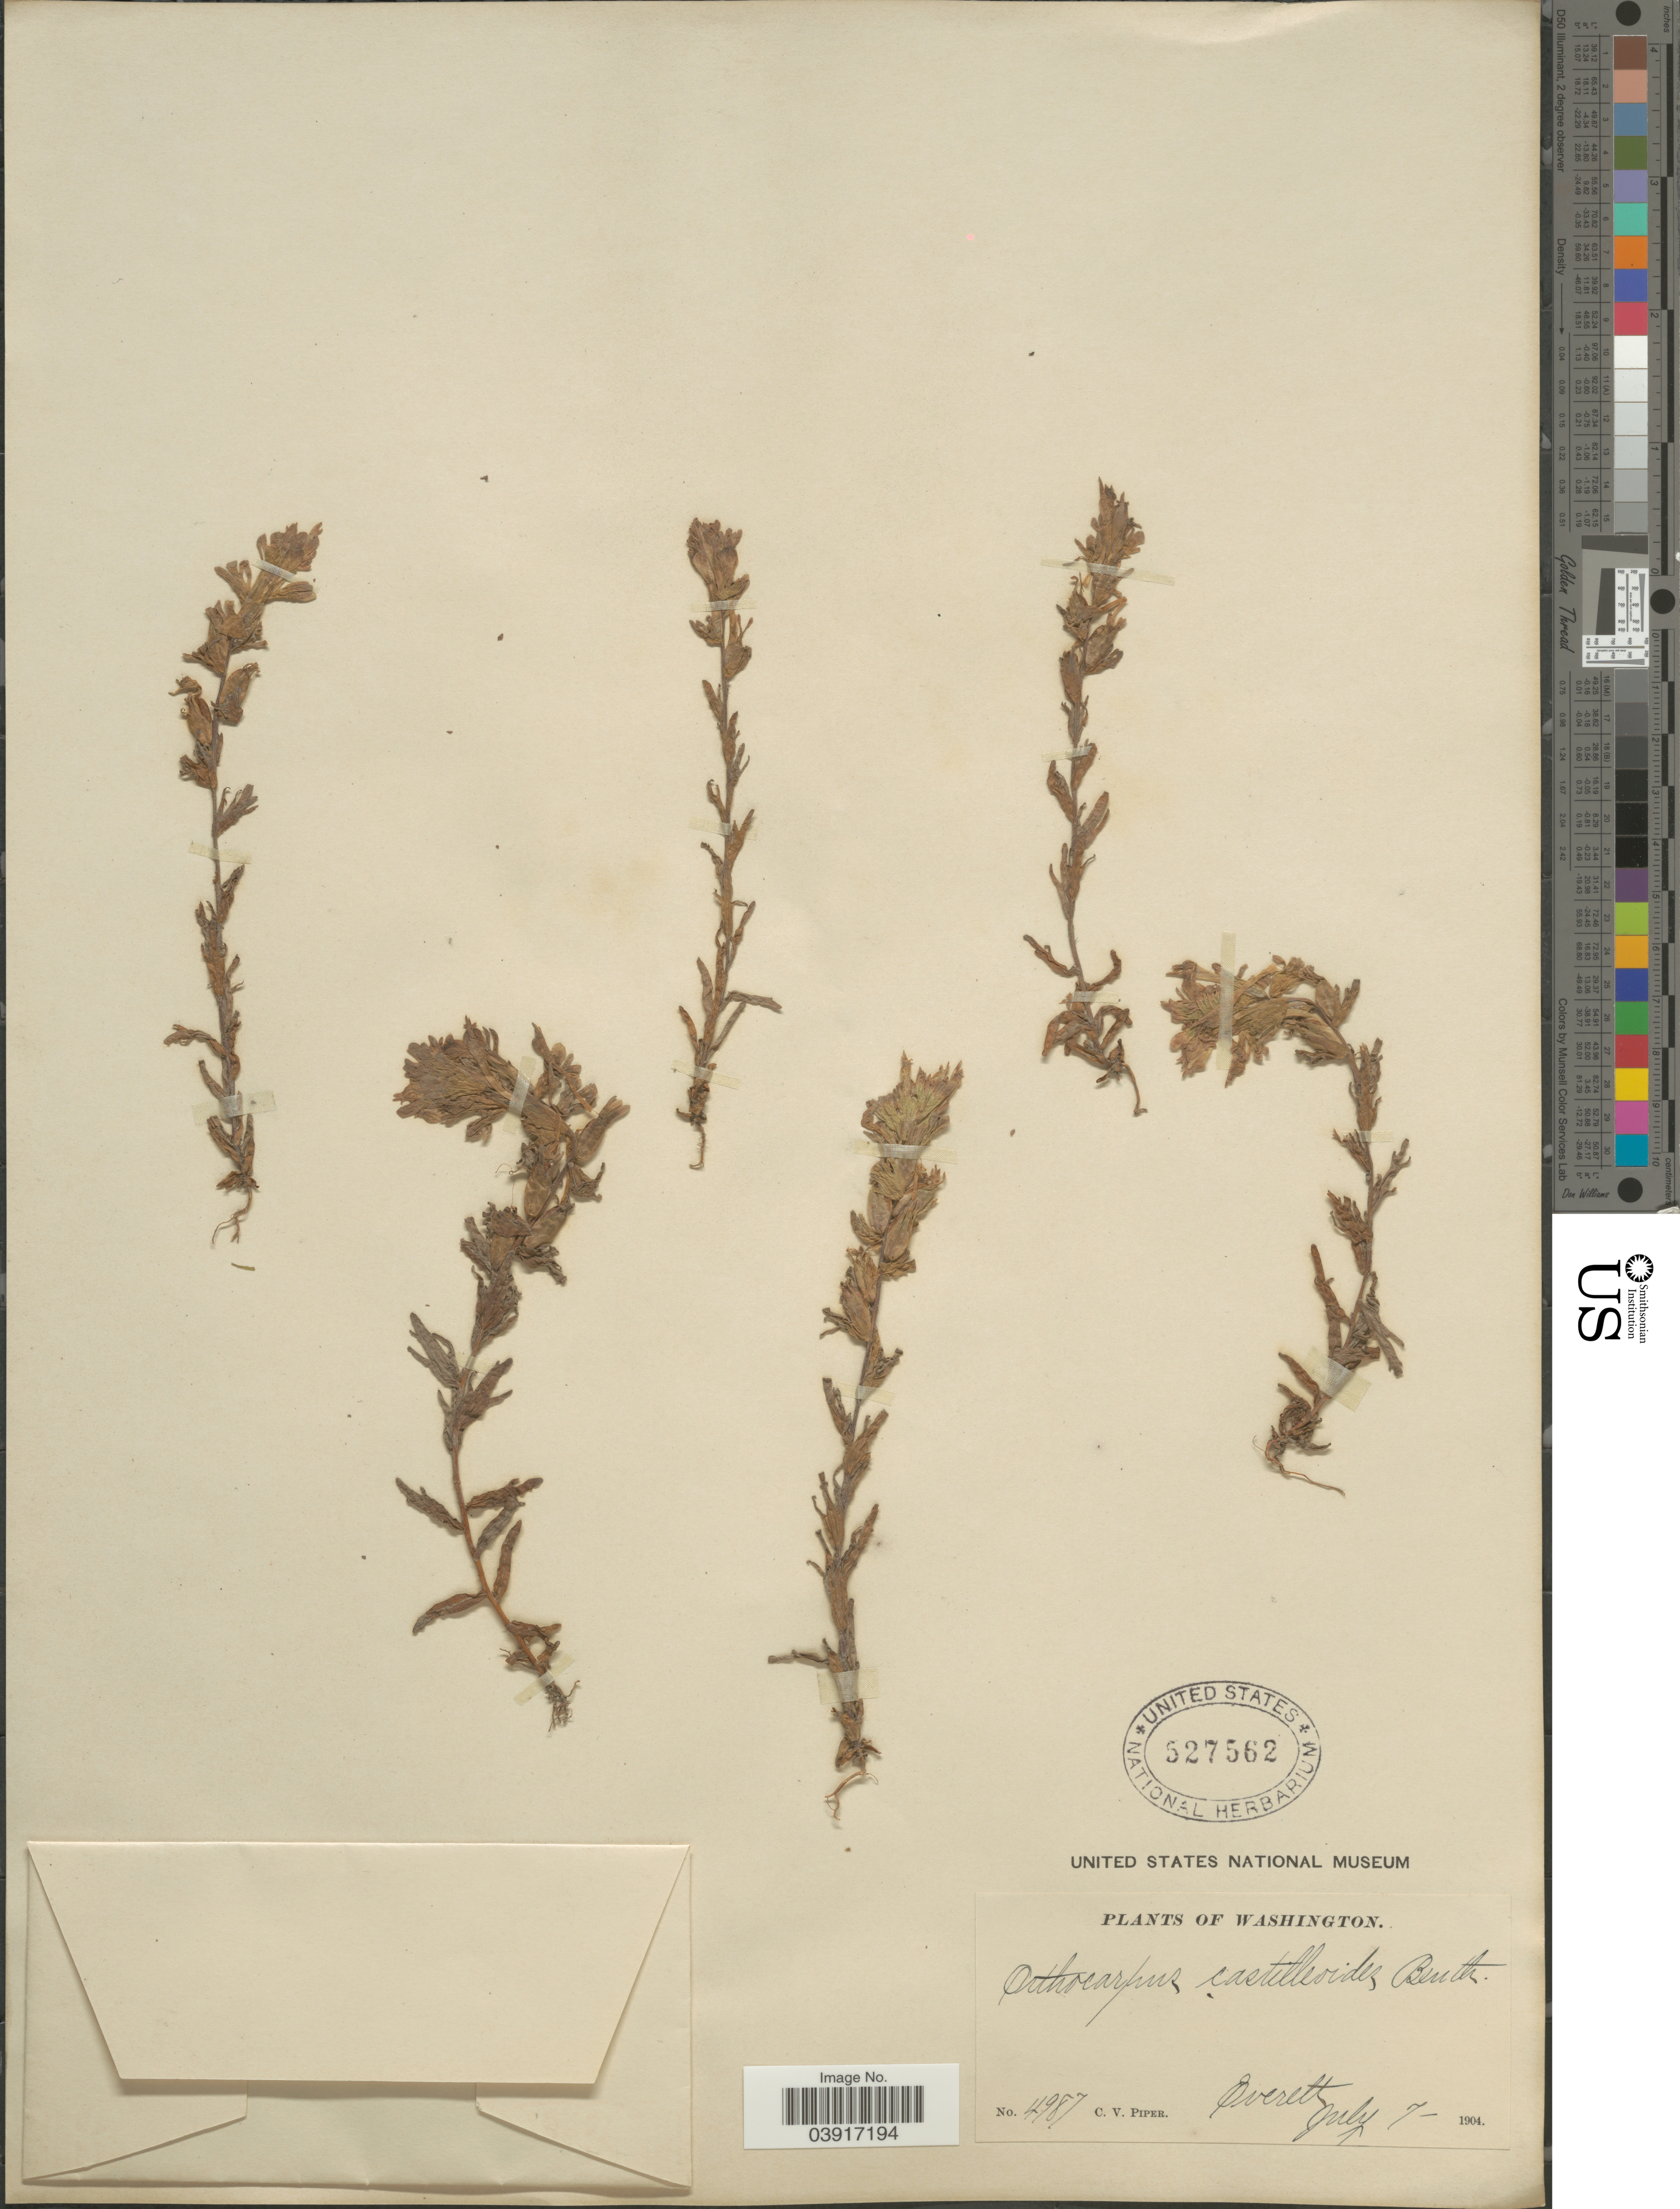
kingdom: Plantae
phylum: Tracheophyta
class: Magnoliopsida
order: Lamiales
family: Orobanchaceae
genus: Orthocarpus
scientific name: Orthocarpus castillejoides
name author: Benth.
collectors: C. V. Piper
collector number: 4987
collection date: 1904-07-07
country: United States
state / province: Washington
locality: Everett.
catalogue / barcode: US 527562